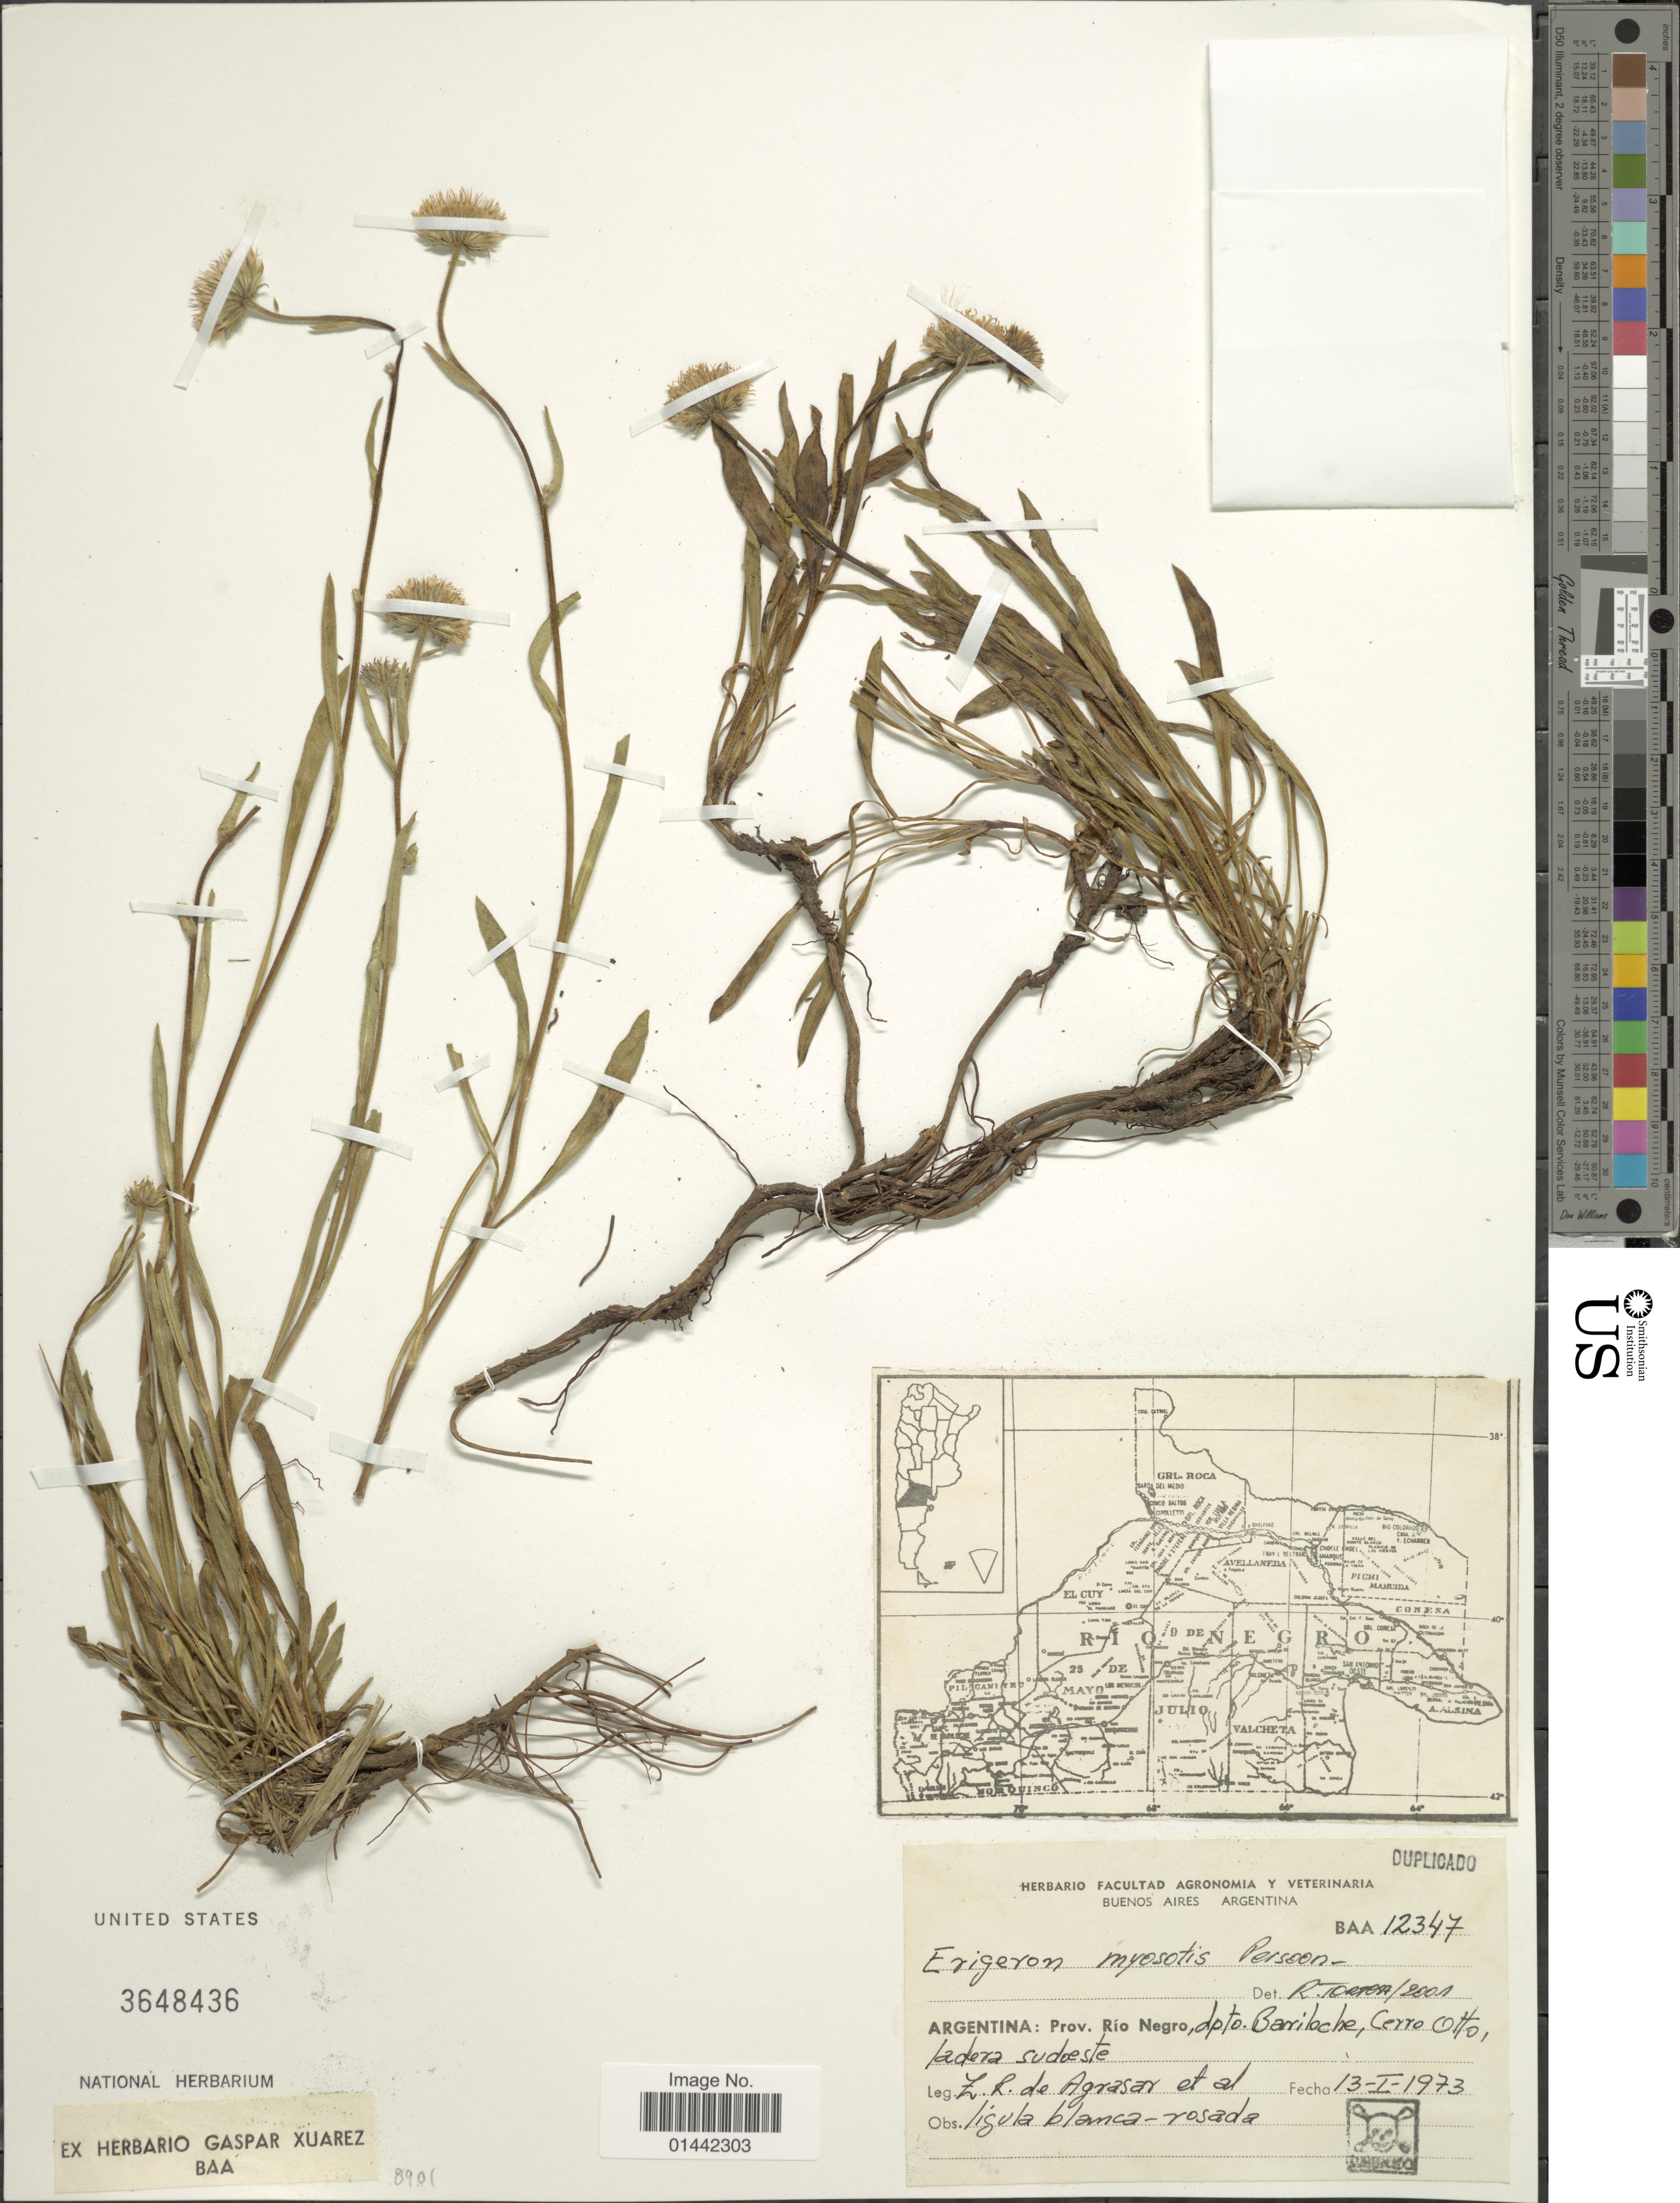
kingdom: Plantae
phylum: Tracheophyta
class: Magnoliopsida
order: Asterales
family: Asteraceae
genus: Erigeron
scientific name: Erigeron myosotis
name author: Pers.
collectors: Z. E. Rúgolo de Agrasar & et al.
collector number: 12347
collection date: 1973-01-13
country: Argentina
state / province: Rio Negro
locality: Dpto. barriloche, Cerro Otto, ladera sudoeste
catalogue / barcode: US 3648436